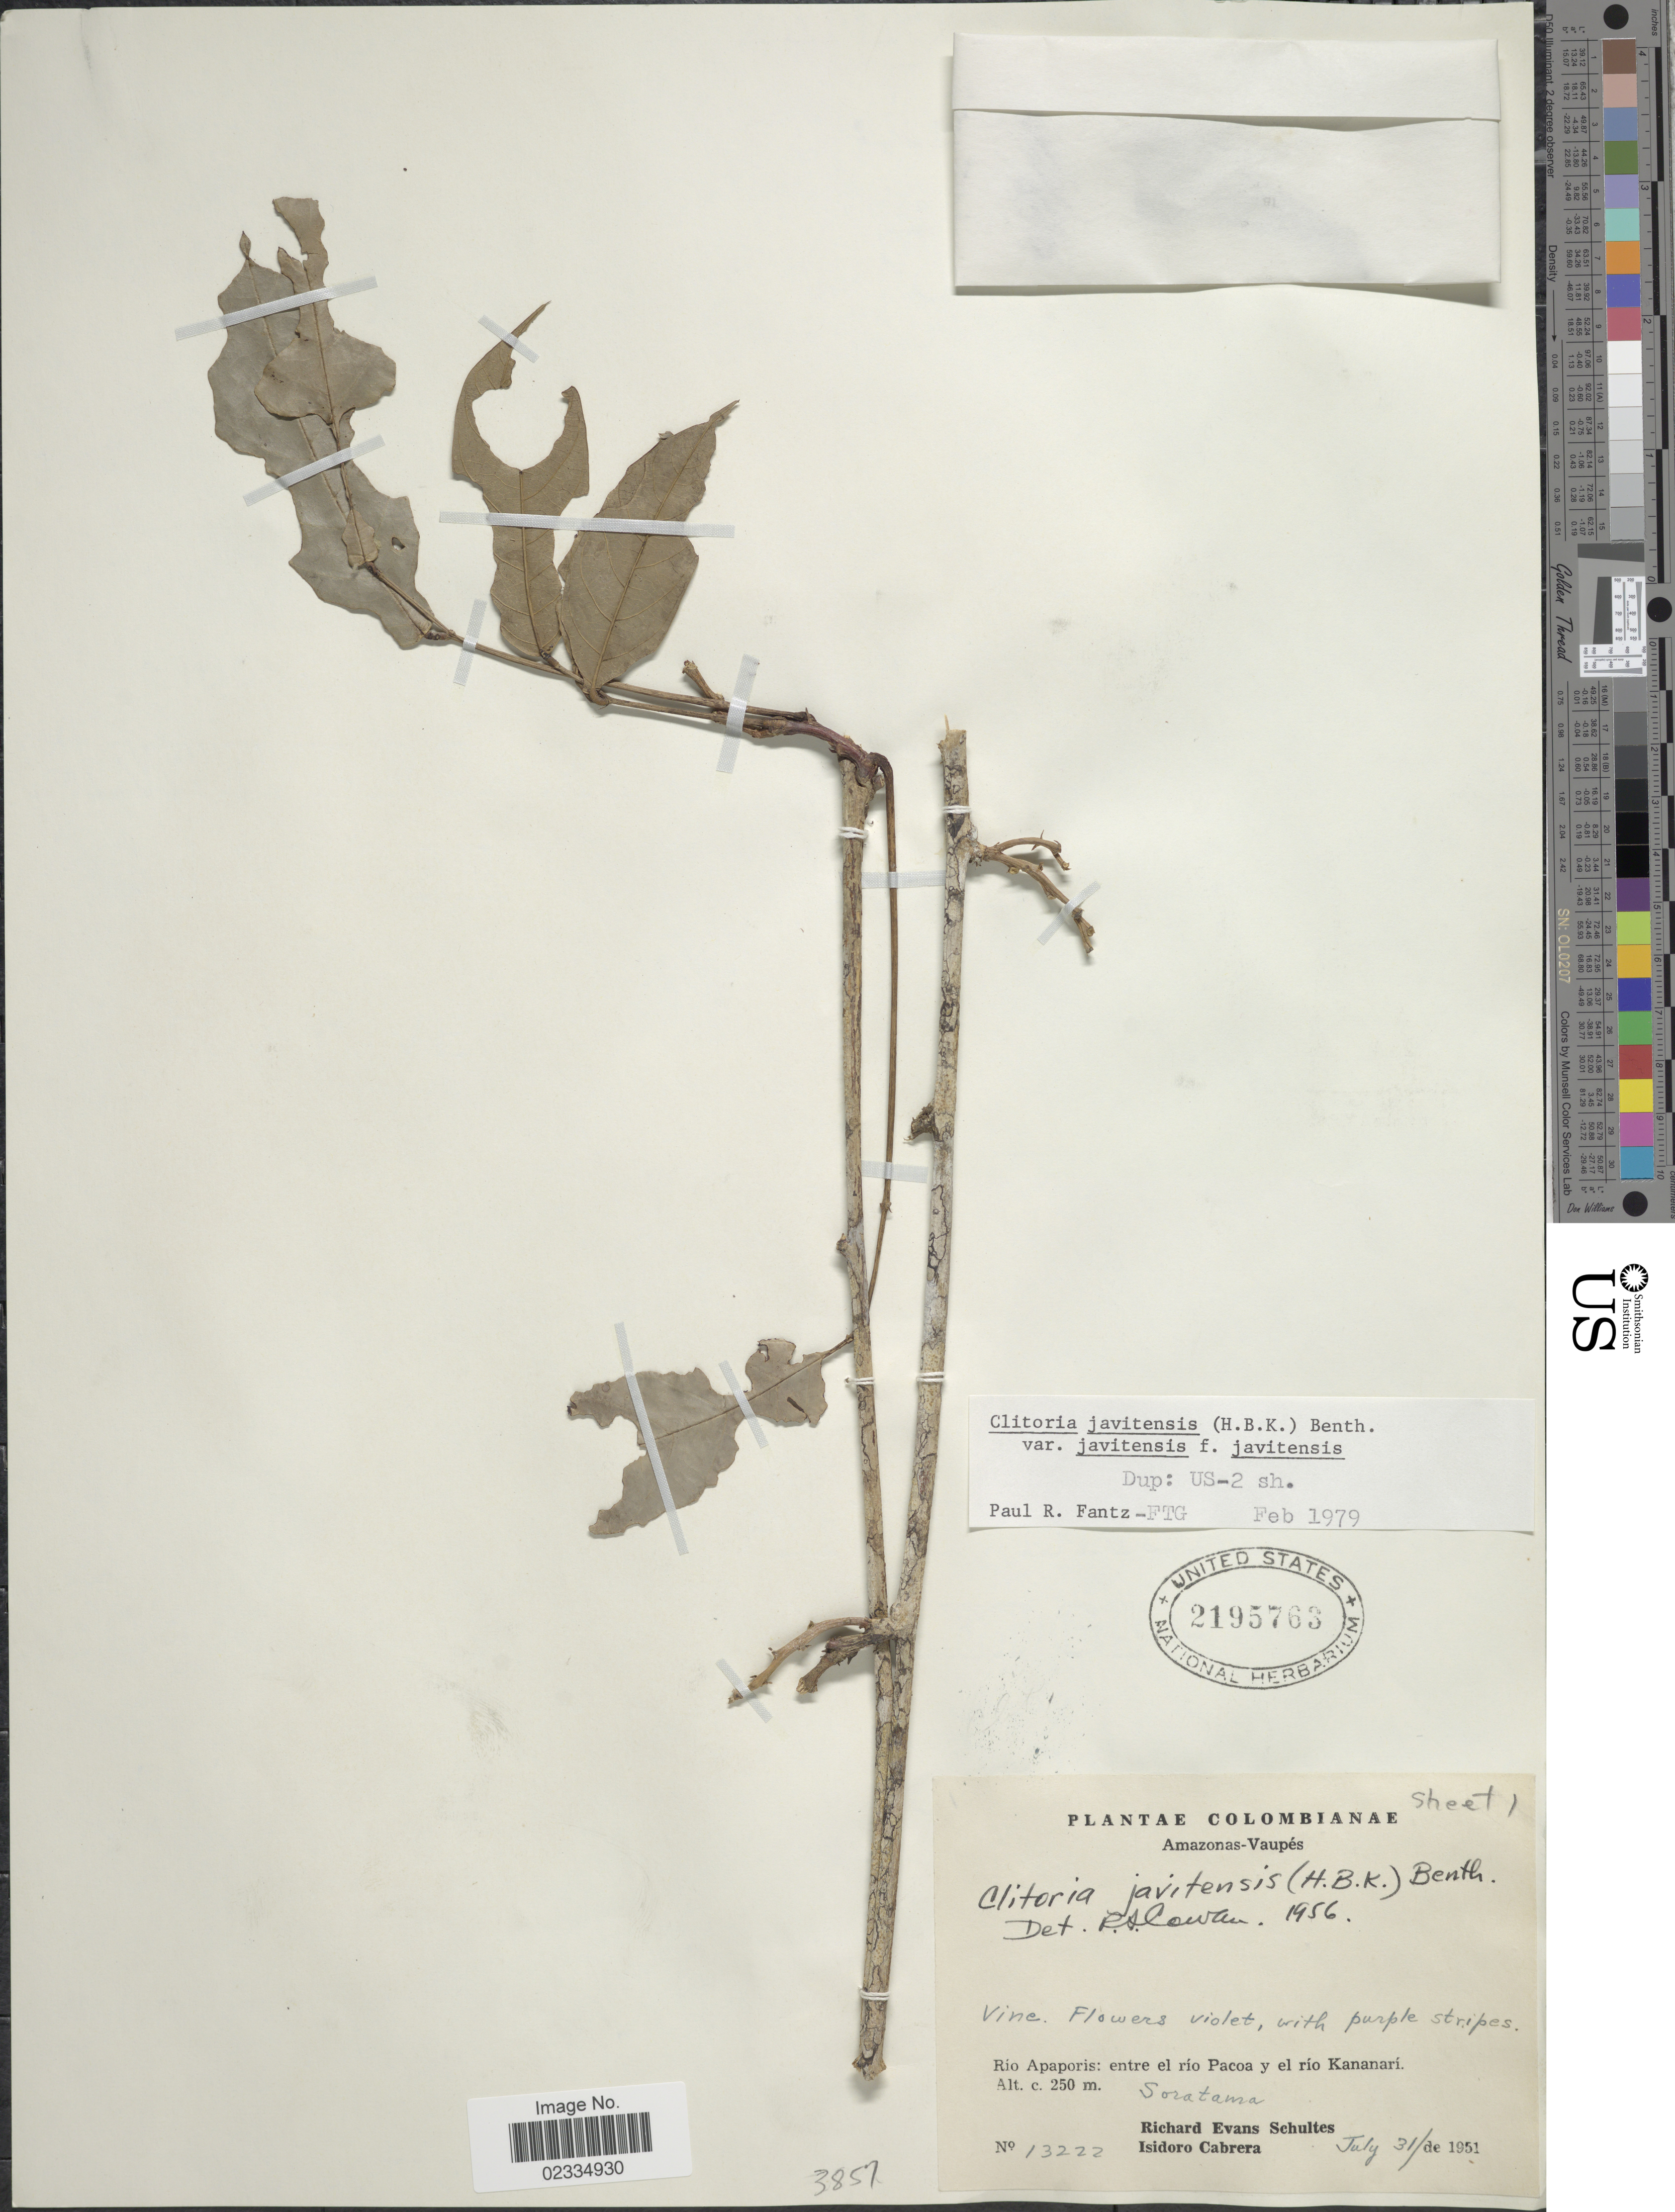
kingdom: Plantae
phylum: Tracheophyta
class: Magnoliopsida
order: Fabales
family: Fabaceae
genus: Clitoria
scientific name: Clitoria javitensis f. javitensis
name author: (Kunth) Benth.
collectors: R. E. Schultes & I. Cabrera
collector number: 13222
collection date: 1951-07-31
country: Colombia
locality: Amazonas - Vaupes. Rio Apaporis: entre el rio Pacoa y el rio Kananari. Soratama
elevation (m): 250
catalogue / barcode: US 2195763